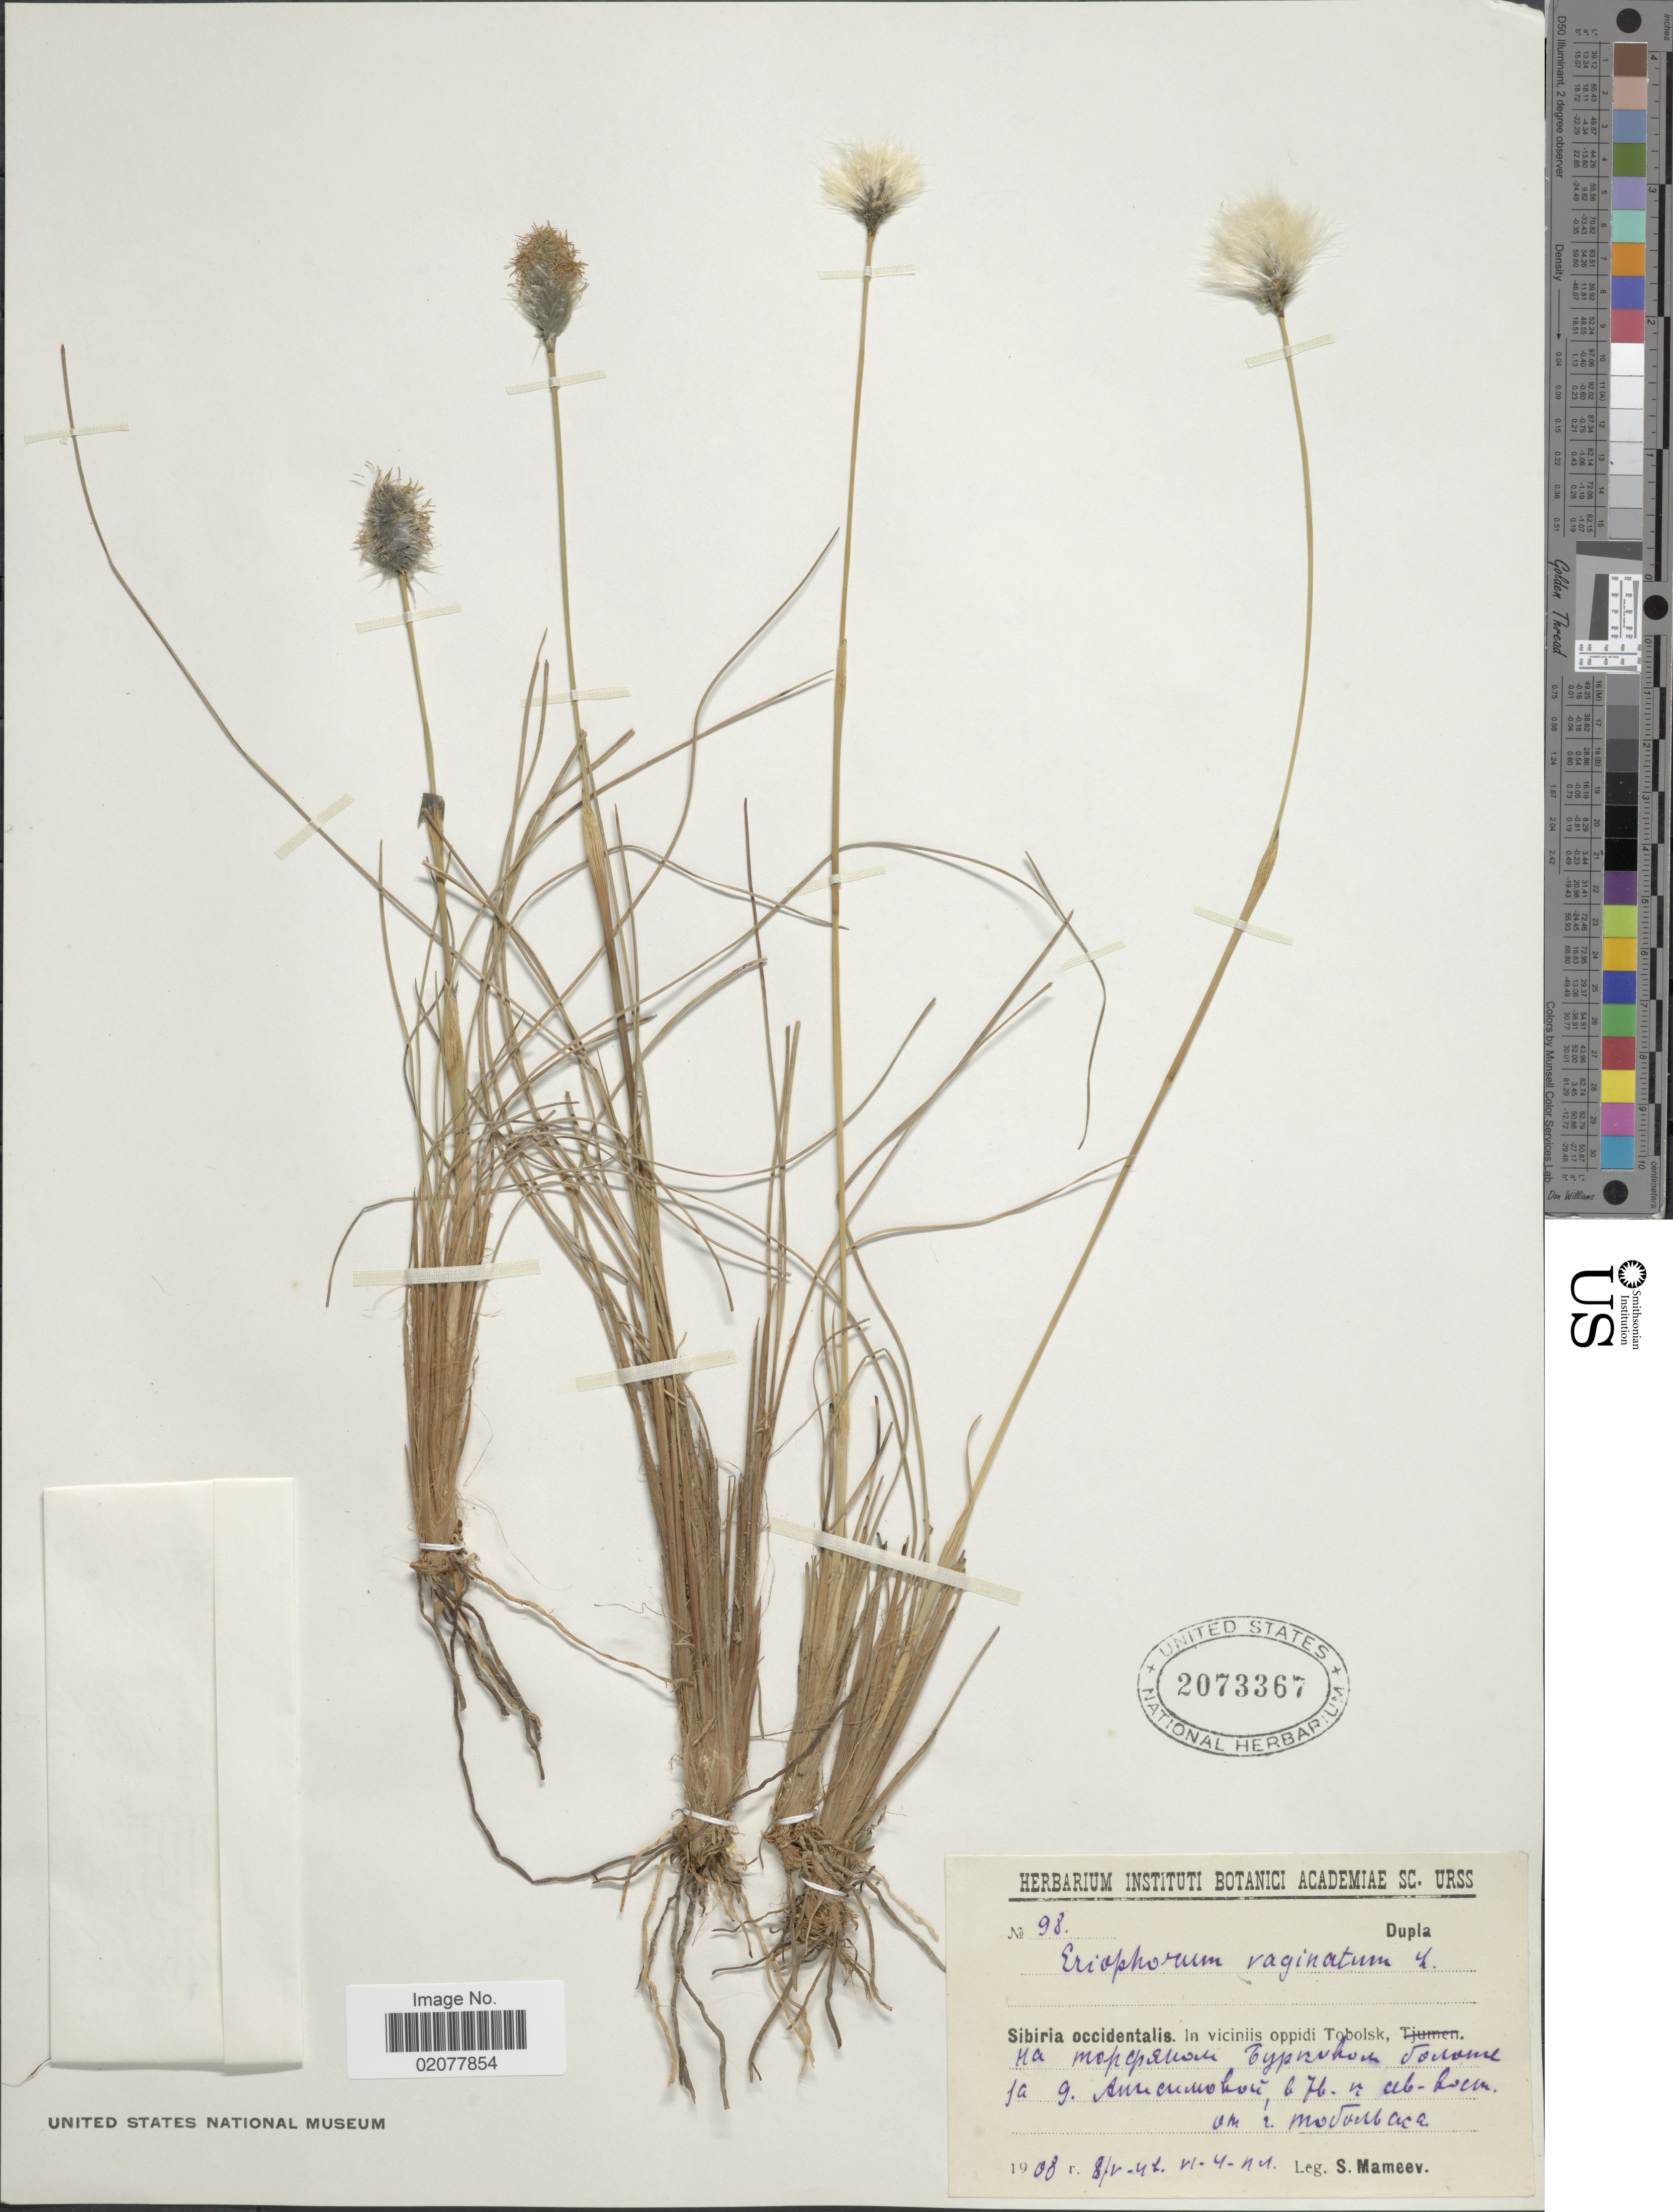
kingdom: Plantae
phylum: Tracheophyta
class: Liliopsida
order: Poales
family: Cyperaceae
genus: Eriophorum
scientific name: Eriophorum vaginatum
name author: L.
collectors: S. Mameev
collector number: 98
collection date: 1908-05-08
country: Russian Federation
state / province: Tyumen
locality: Sibiria occidentalis. In viciniis oppidi Tobolsk, Behind village Anisimovka, 7 km NE of Tobolsk.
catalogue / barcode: US 2073367